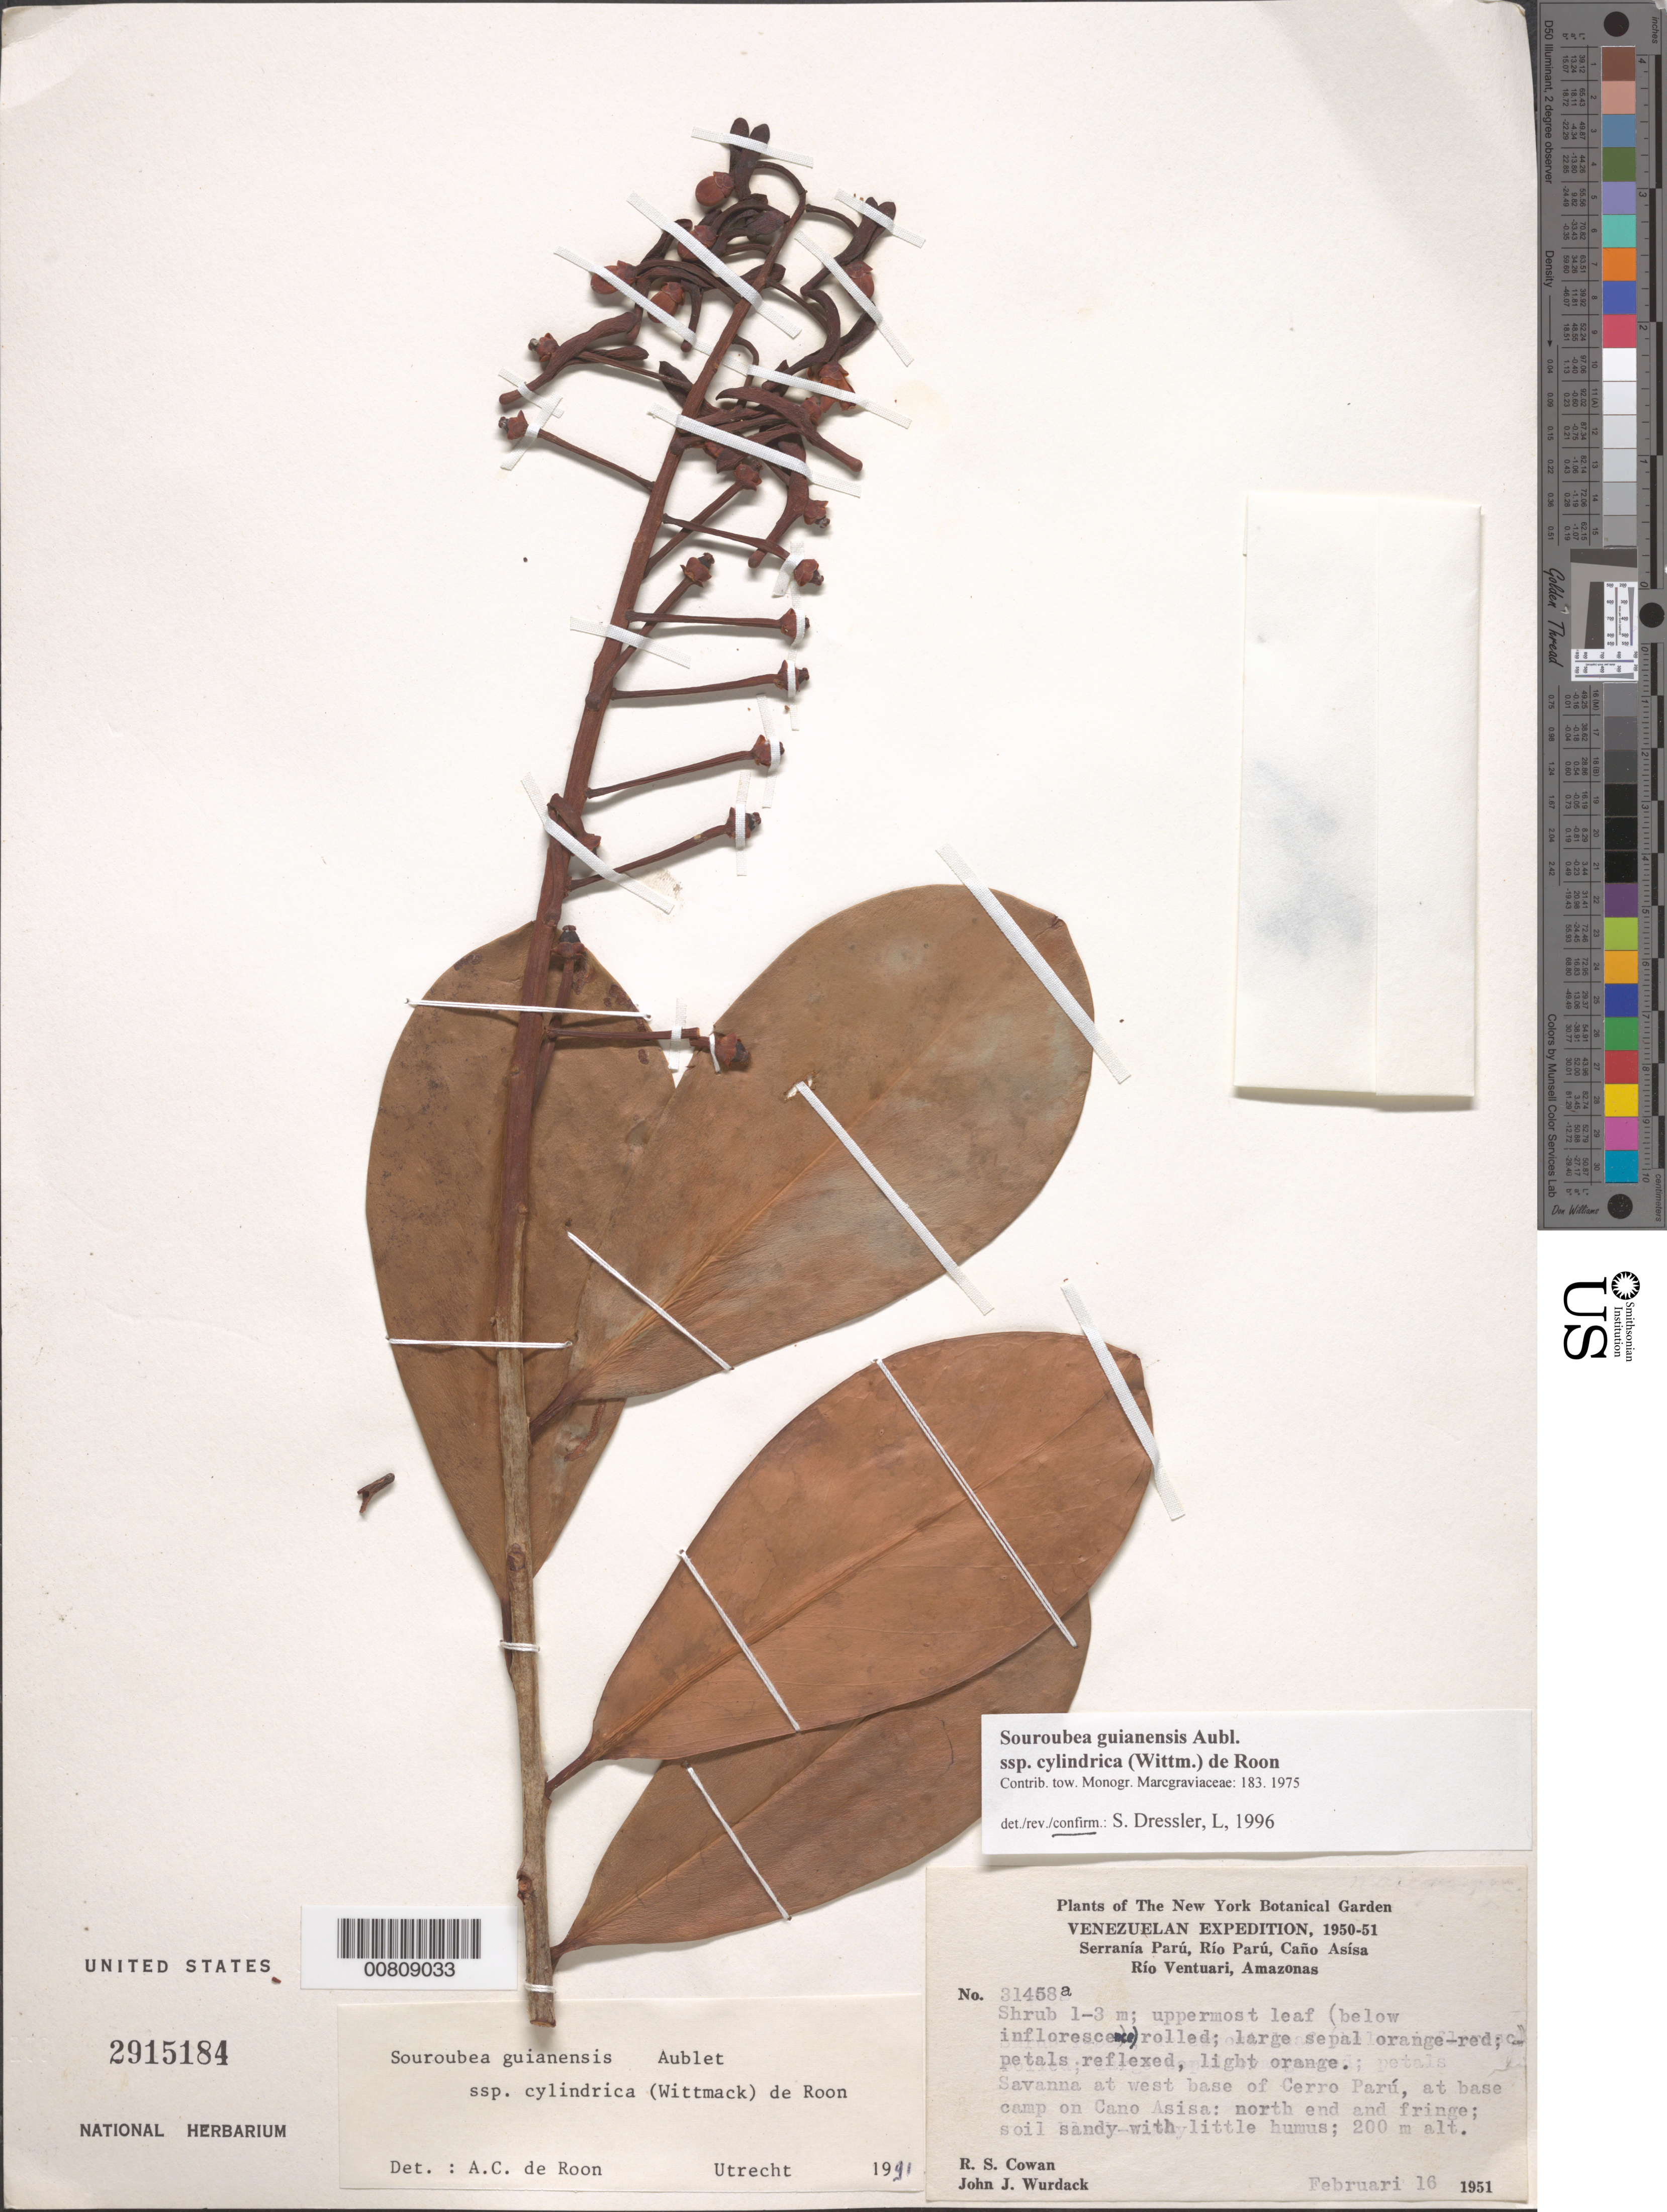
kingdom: Plantae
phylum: Tracheophyta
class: Magnoliopsida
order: Ericales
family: Marcgraviaceae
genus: Souroubea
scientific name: Souroubea guianensis subsp. cylindrica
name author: (Wittm.) de Roon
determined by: Dressler, S., (FR), Forschungsinstitut Und Naturmuseum Senckenberg (GERMANY)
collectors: R. S. Cowan & J. J. Wurdack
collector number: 31458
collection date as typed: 16-Feb-51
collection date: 1951-02-16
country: Venezuela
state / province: Amazonas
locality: Serranía Parú, Río Parú, Caño Asísa, west base of Cerro Paru at base camp near Caño Asisa, North end and fringe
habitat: Savanna; soil sandy with little humus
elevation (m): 200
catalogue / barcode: US 2915148